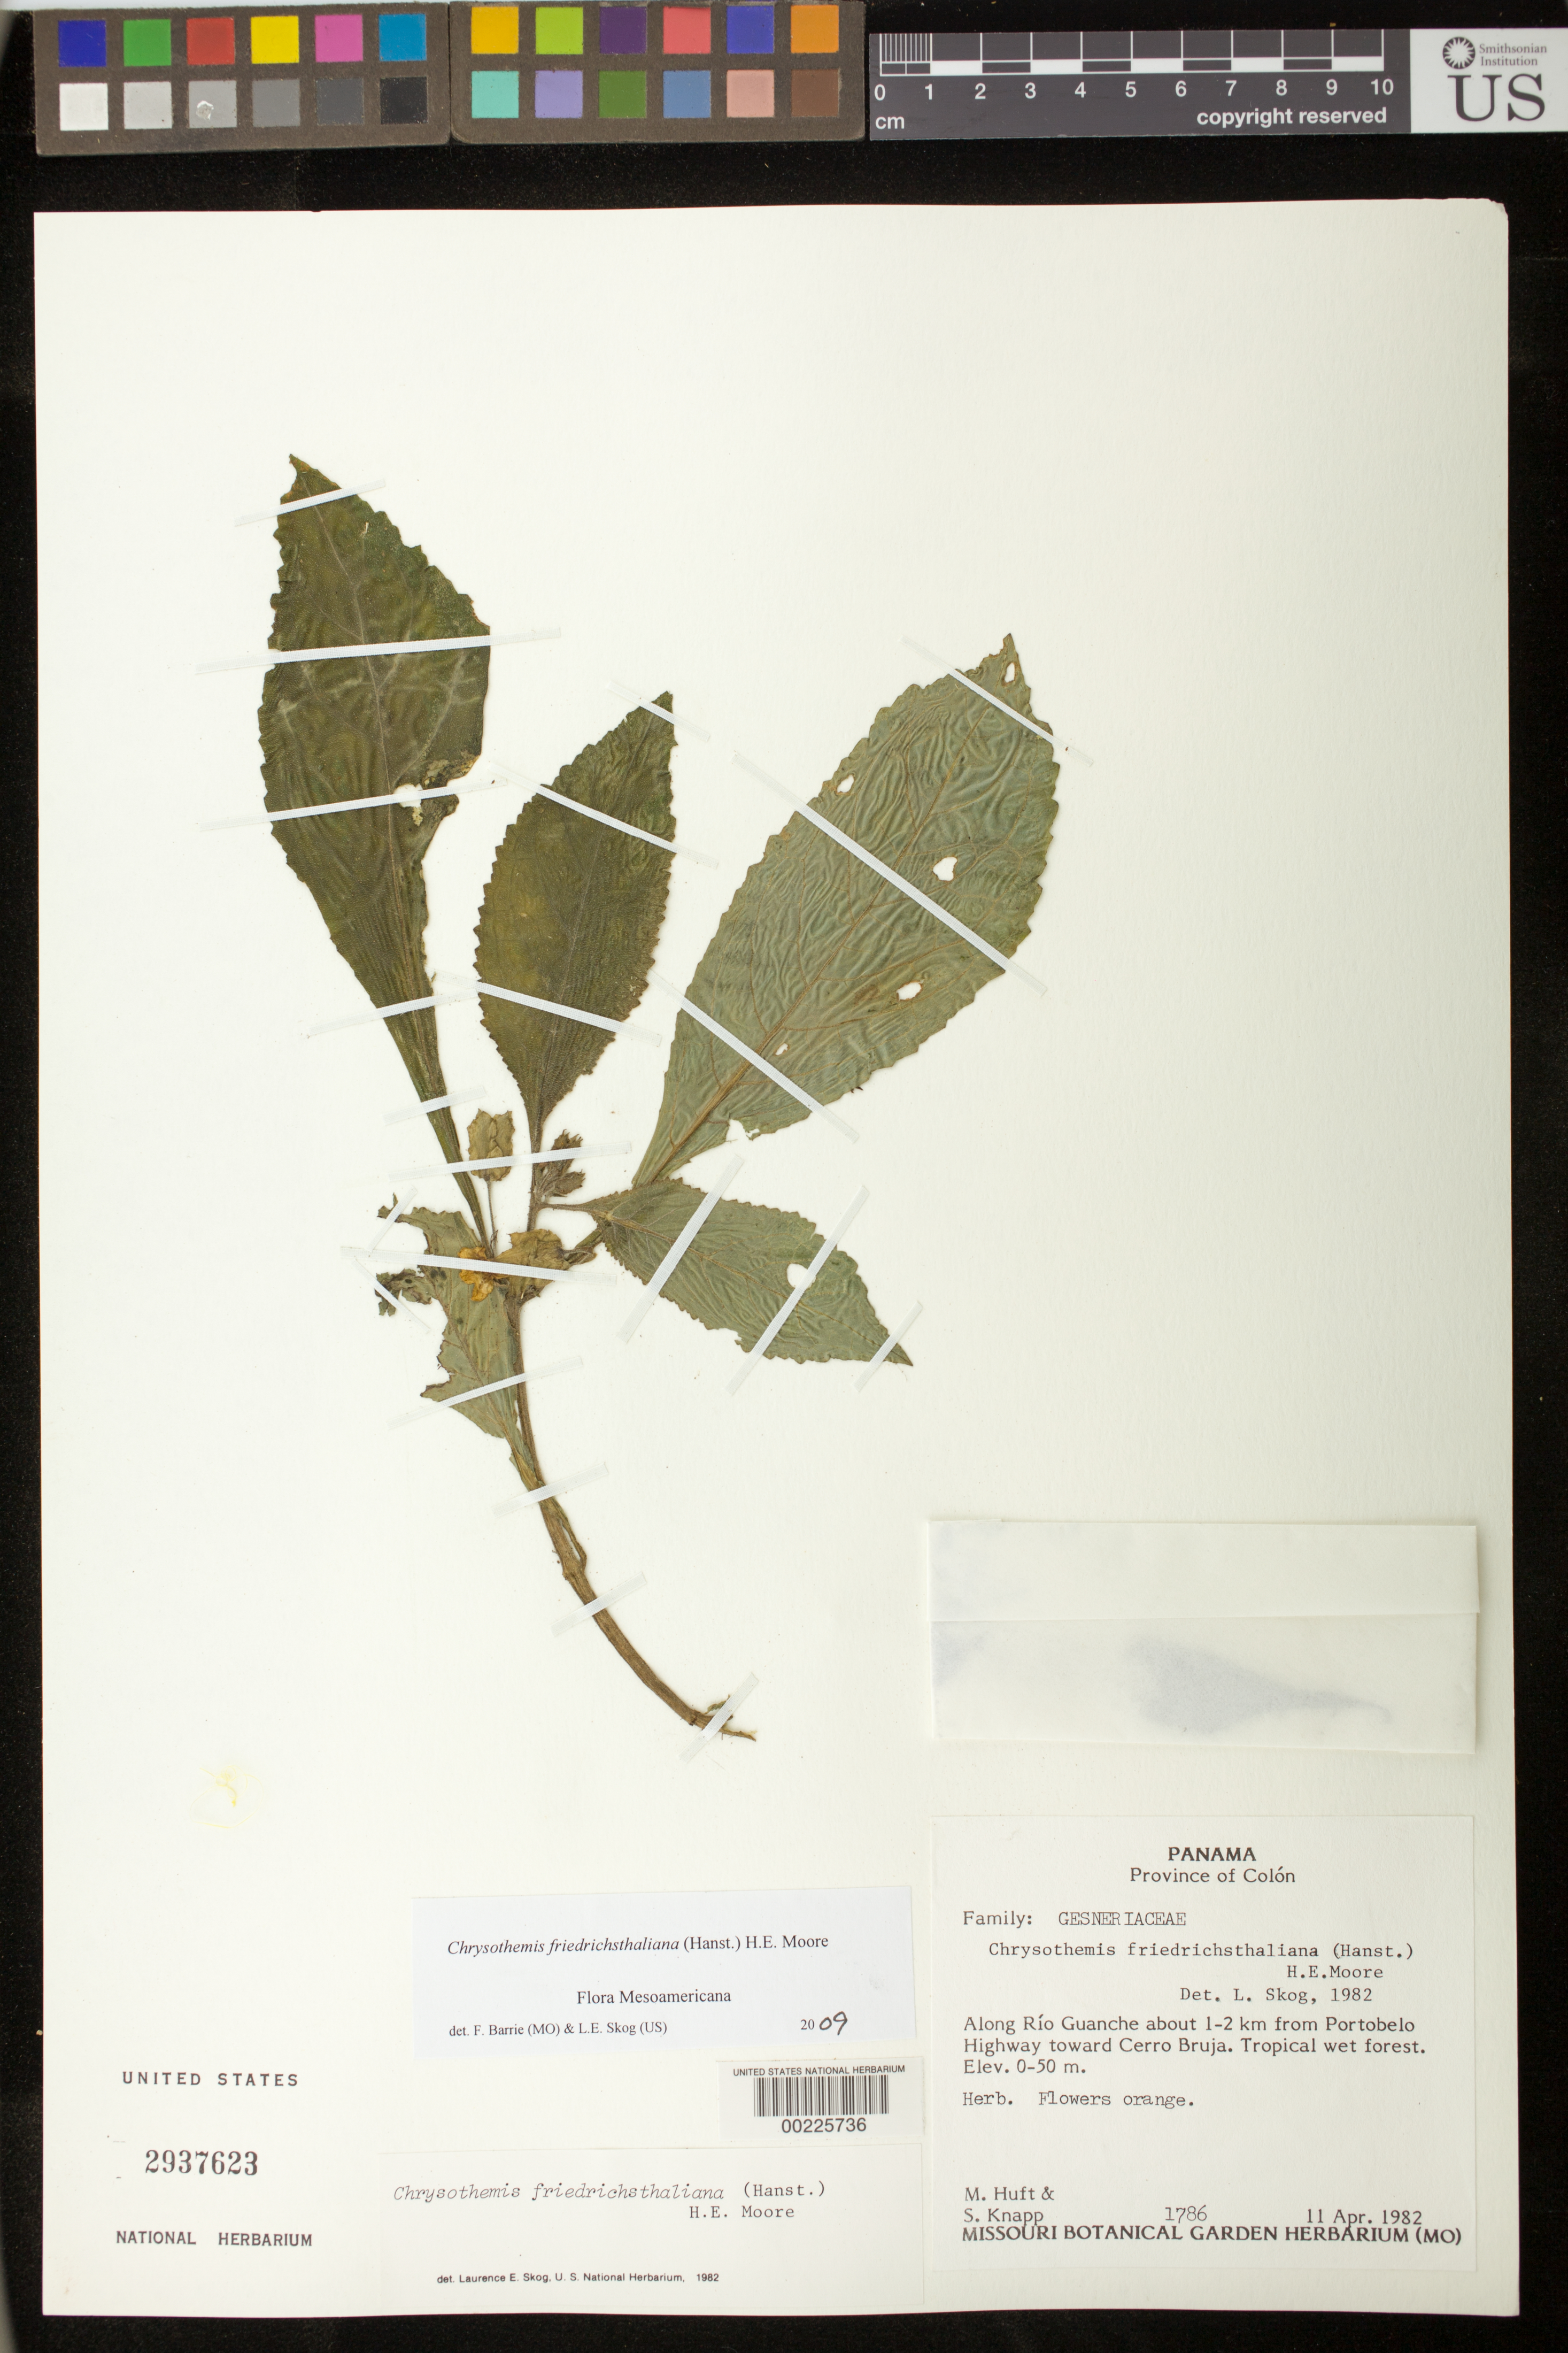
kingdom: Plantae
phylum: Tracheophyta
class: Magnoliopsida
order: Lamiales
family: Gesneriaceae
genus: Chrysothemis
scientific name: Chrysothemis friedrichsthaliana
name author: (Hanst.) H.E. Moore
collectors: M. J. Huft & S. Knapp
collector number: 1786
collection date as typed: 11 Apr 1982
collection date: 1982-04-11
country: Panama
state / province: Colón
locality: Along Rio Guanche about 1-2 km from Portobelo highway toward Cerro Bruja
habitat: Tropical wet forest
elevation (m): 0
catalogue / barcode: US 2937623